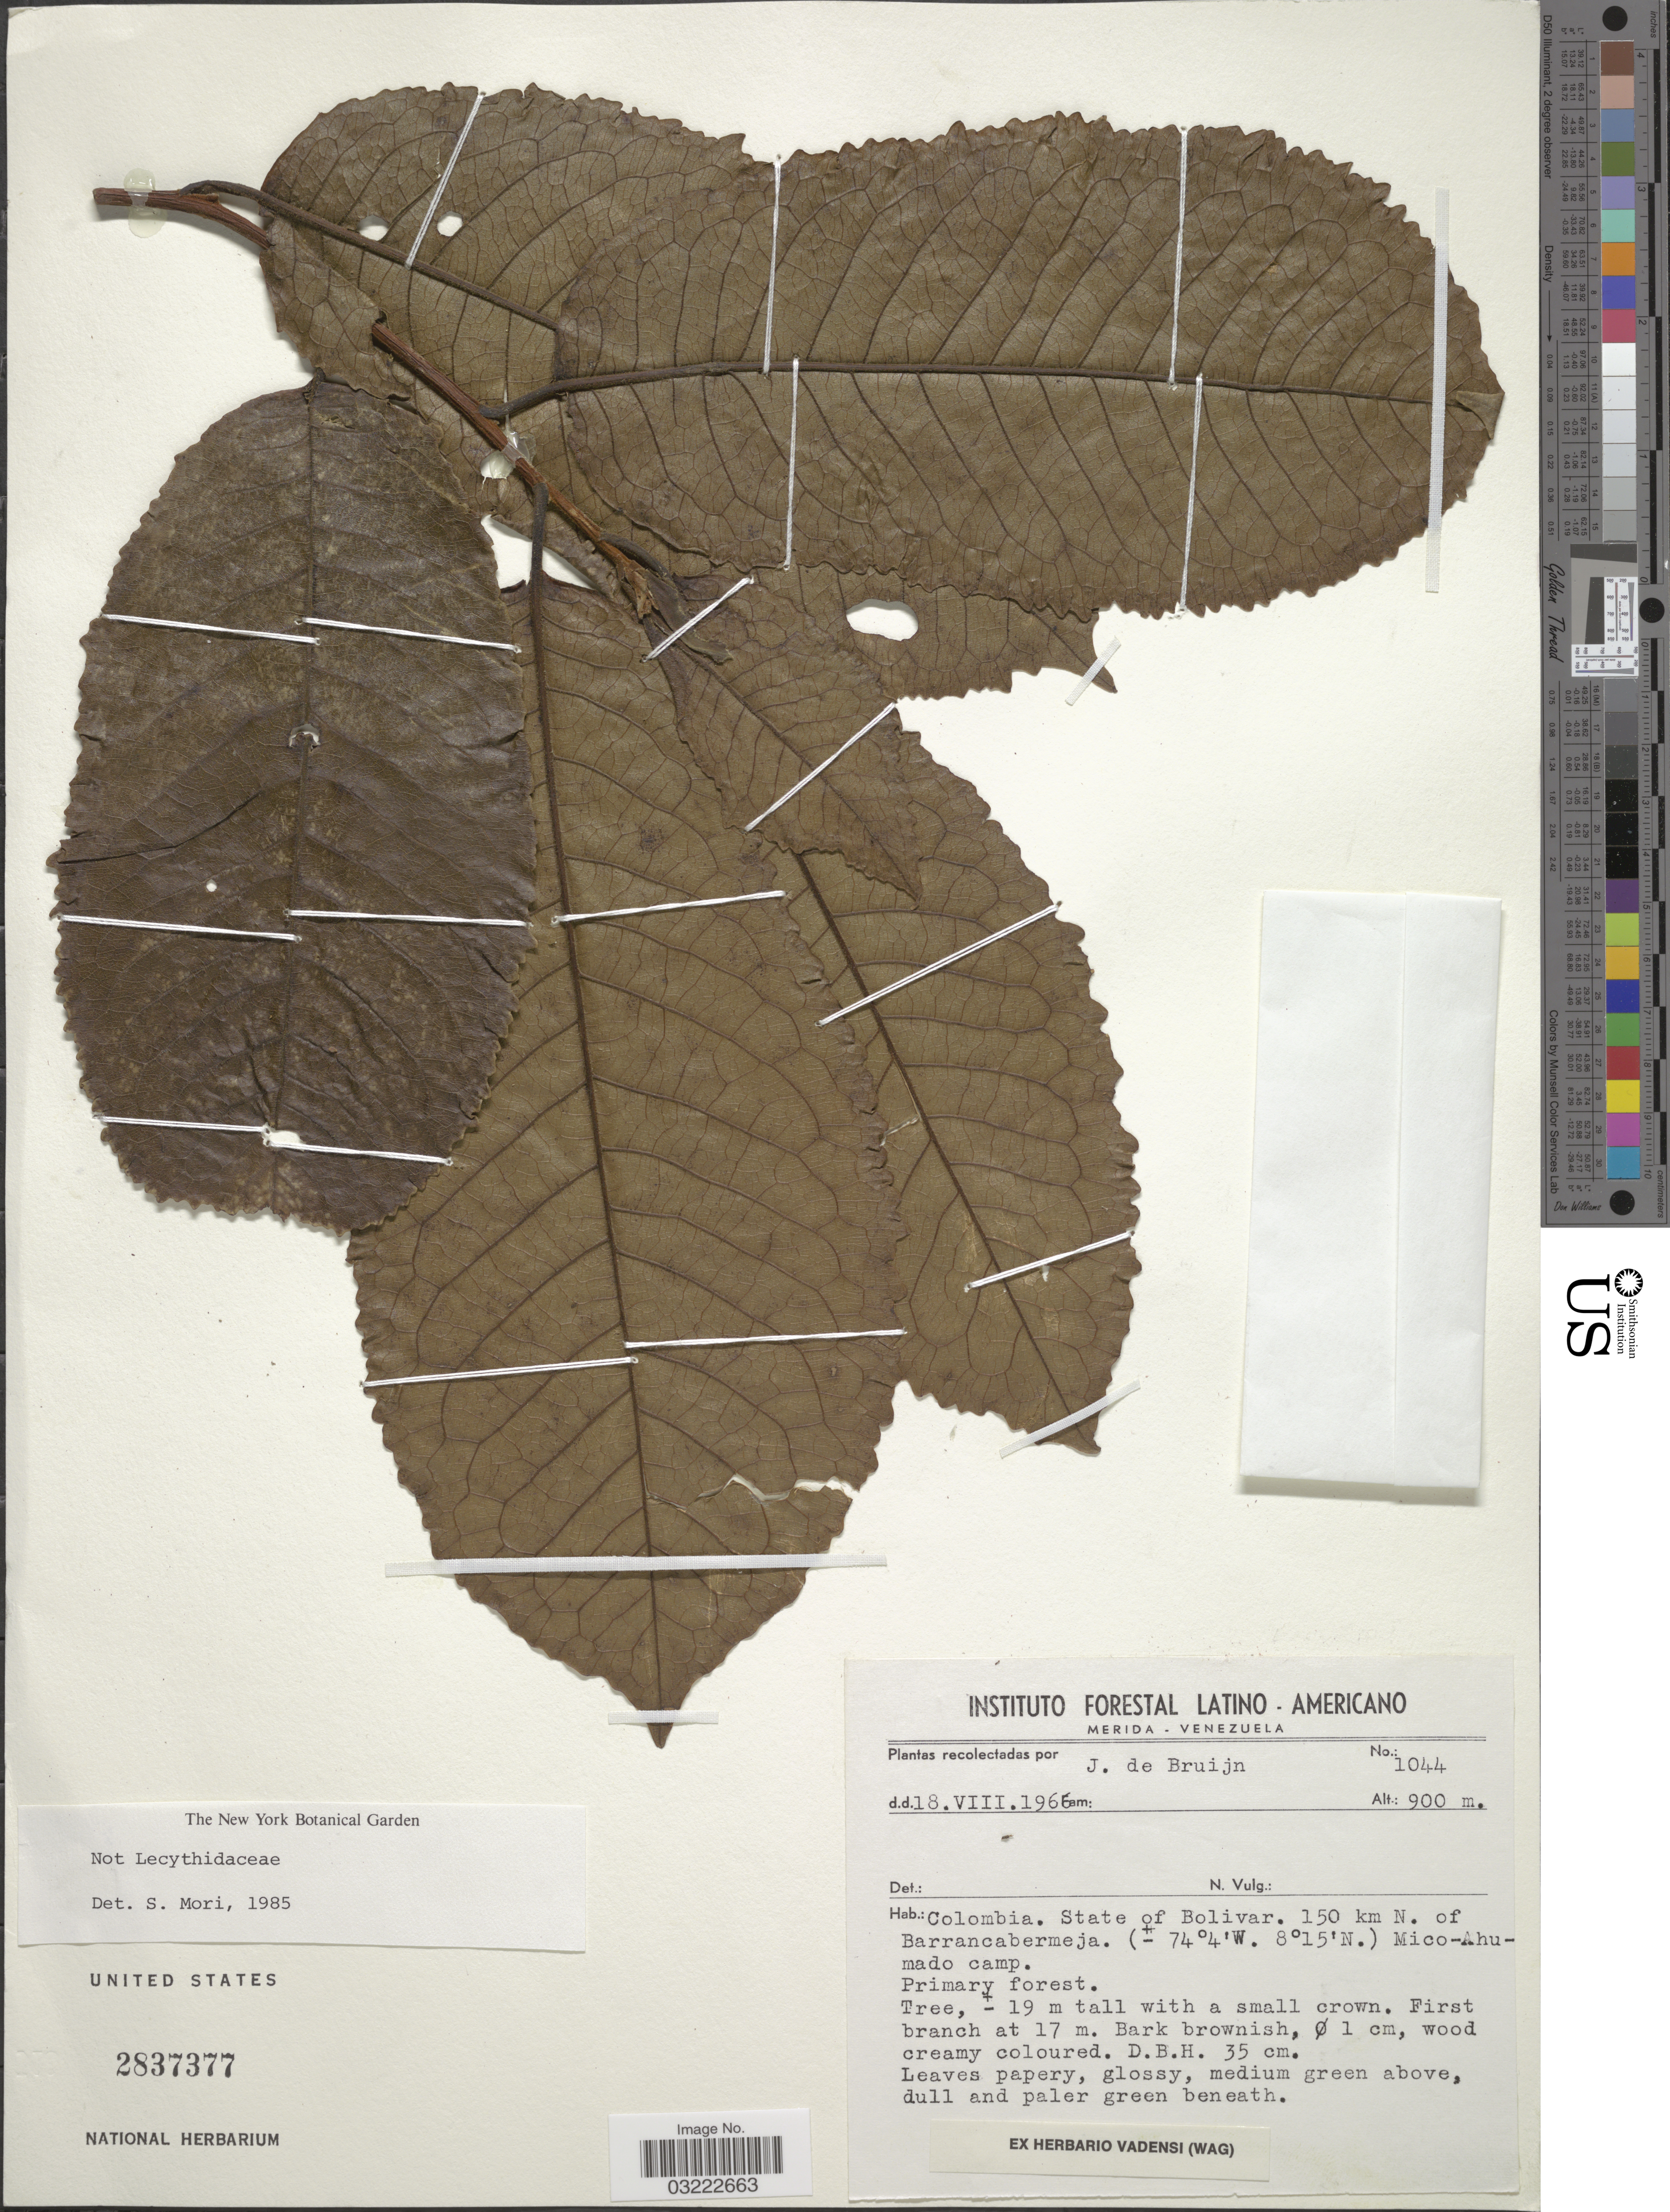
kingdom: Plantae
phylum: Tracheophyta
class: Magnoliopsida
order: Malpighiales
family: Salicaceae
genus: Casearia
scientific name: Casearia laetioides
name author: (A. Rich.) Warb.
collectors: J. Bruijn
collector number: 1044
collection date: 1966-08-18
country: Colombia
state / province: Bolívar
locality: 150 km N. of Barrancabermeja. Mico-Ahumado camp.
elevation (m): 900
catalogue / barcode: US 2837377